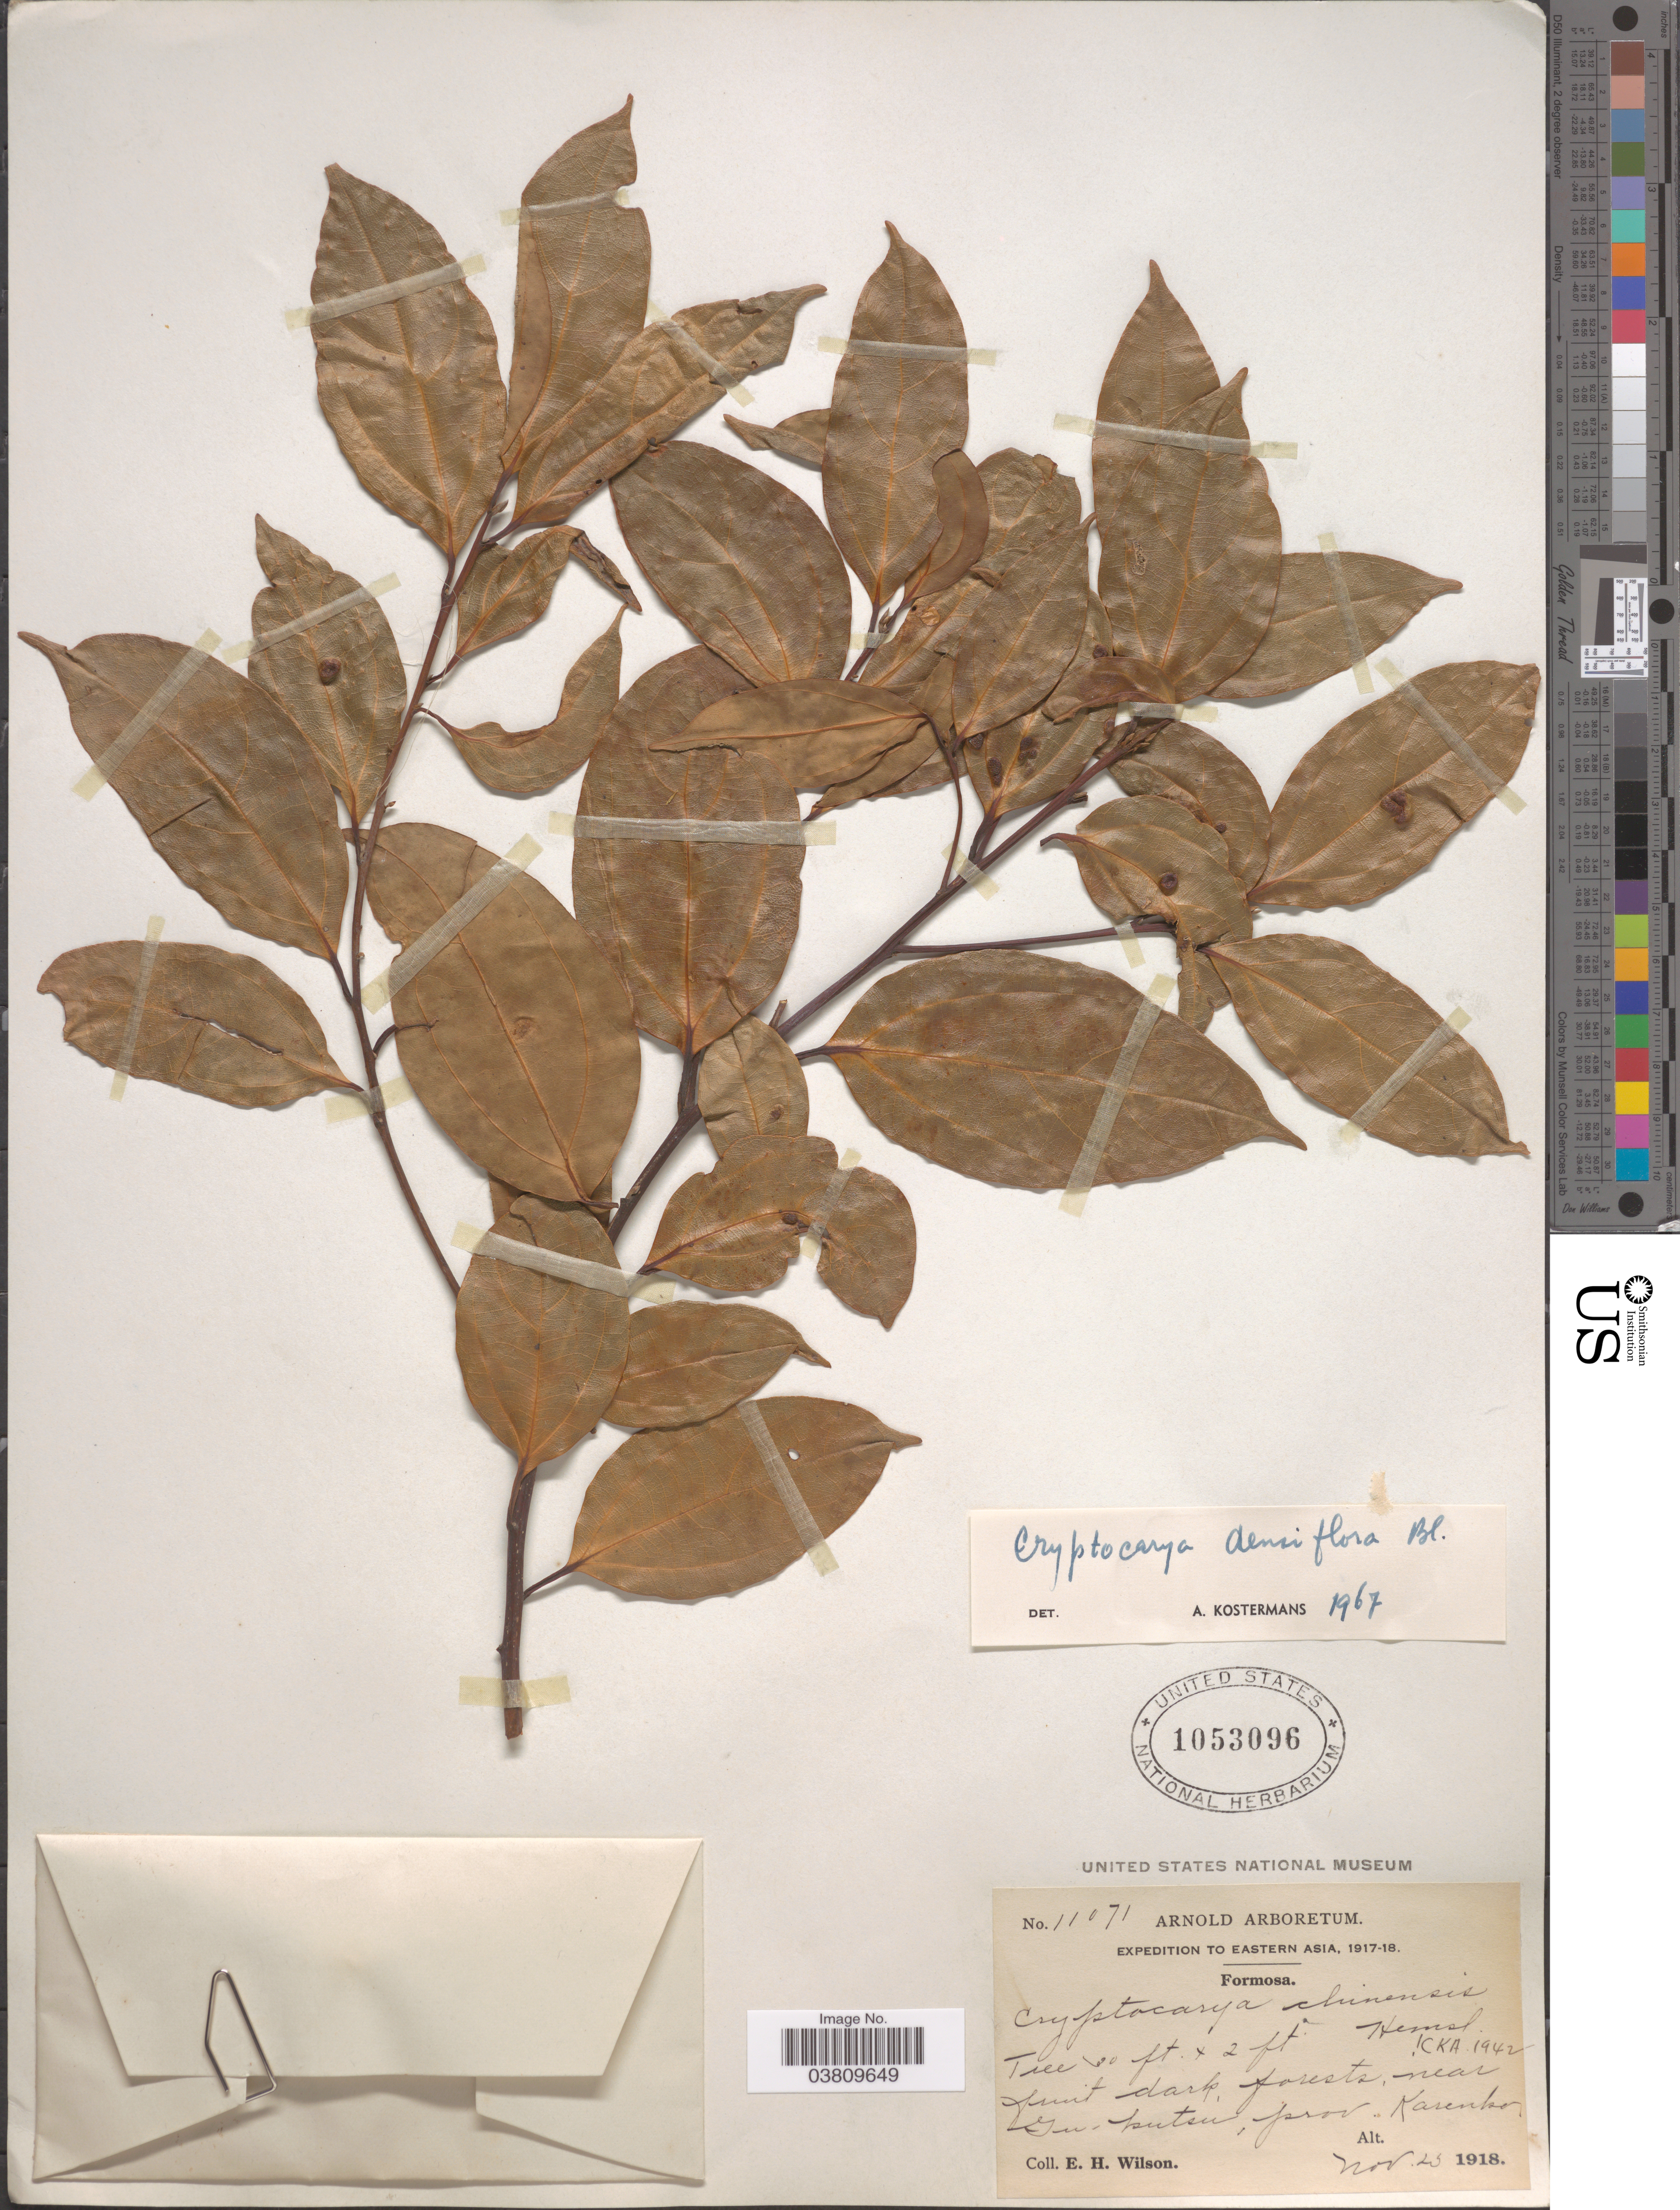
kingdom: Plantae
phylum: Tracheophyta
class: Magnoliopsida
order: Laurales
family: Lauraceae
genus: Cryptocarya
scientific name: Cryptocarya densiflora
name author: Blume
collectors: E. Wilson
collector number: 11071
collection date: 1918-11-23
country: Taiwan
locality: Formosa. Near Gu-kutsu [interpreted], prov. Karenko.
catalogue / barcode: US 1053096